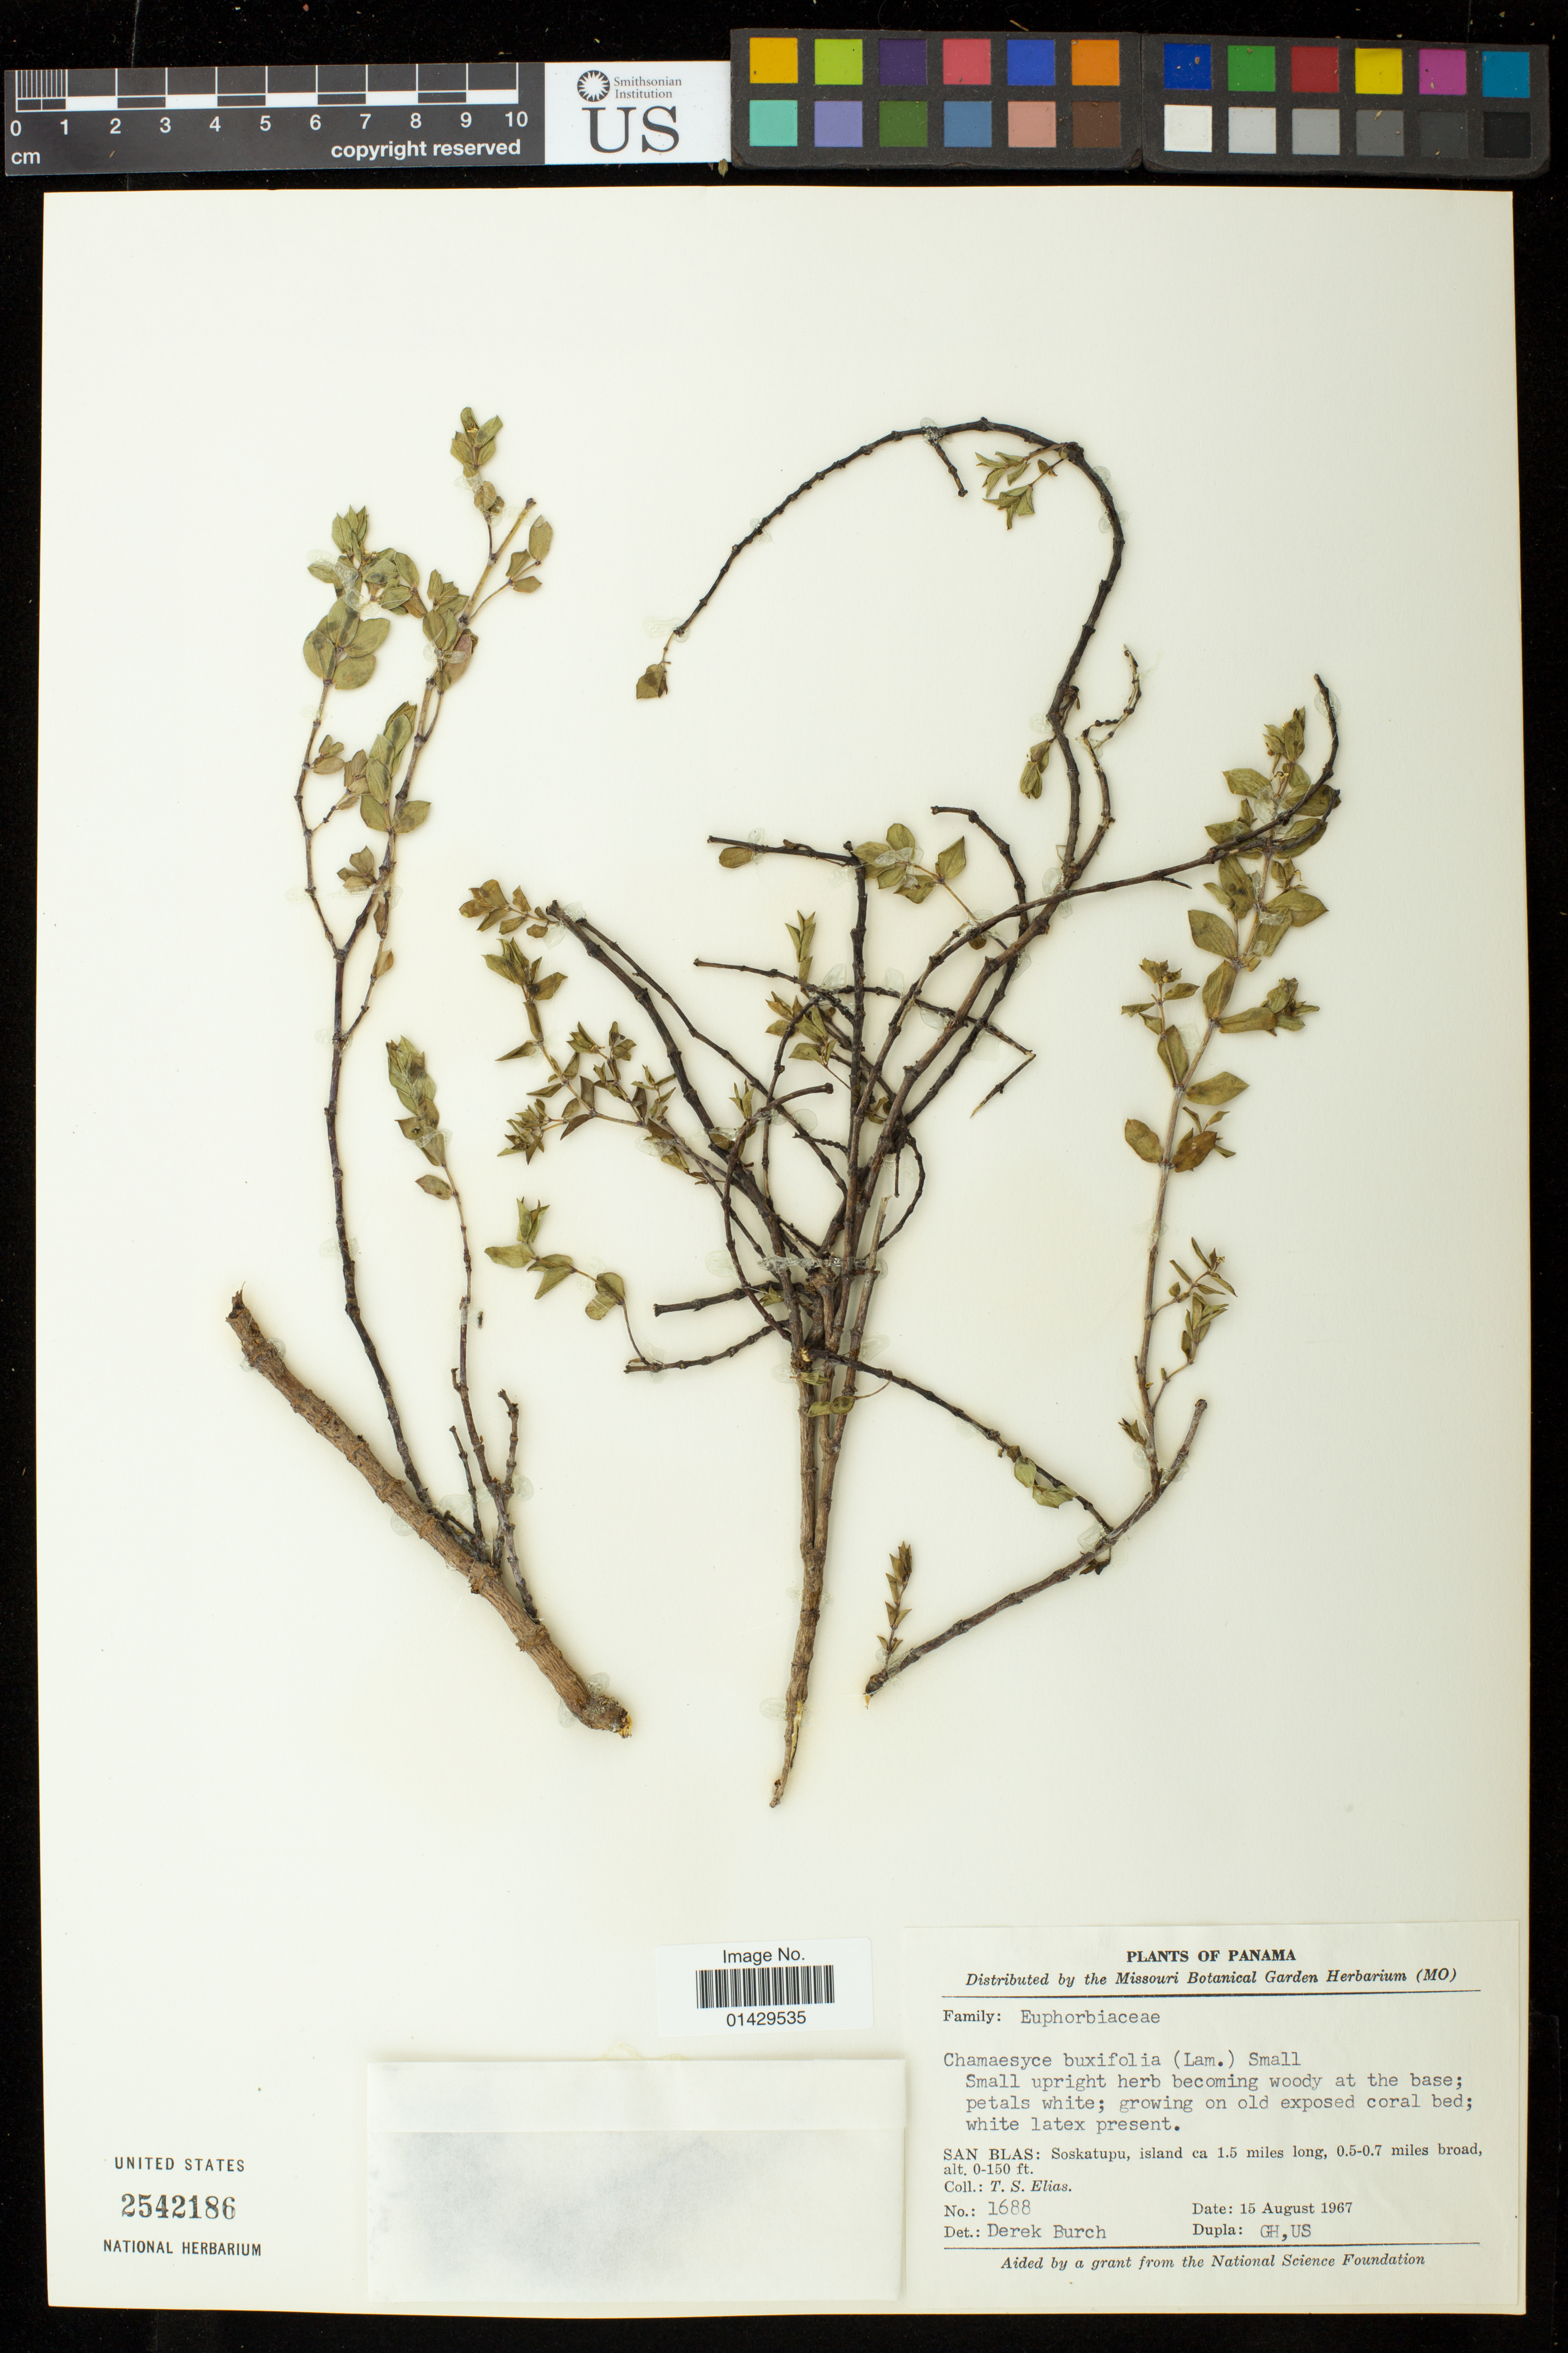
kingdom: Plantae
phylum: Tracheophyta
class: Magnoliopsida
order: Malpighiales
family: Euphorbiaceae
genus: Euphorbia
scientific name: Euphorbia mesembryanthemifolia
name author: Jacq.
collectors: T. S. Elias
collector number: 1688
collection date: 1967-08-15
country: Panama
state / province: Kuna Yala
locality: San Blas: Soskatupu, island ca 1.5 miles long, 0.5-0.7 miles broad,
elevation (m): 0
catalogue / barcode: US 2542186